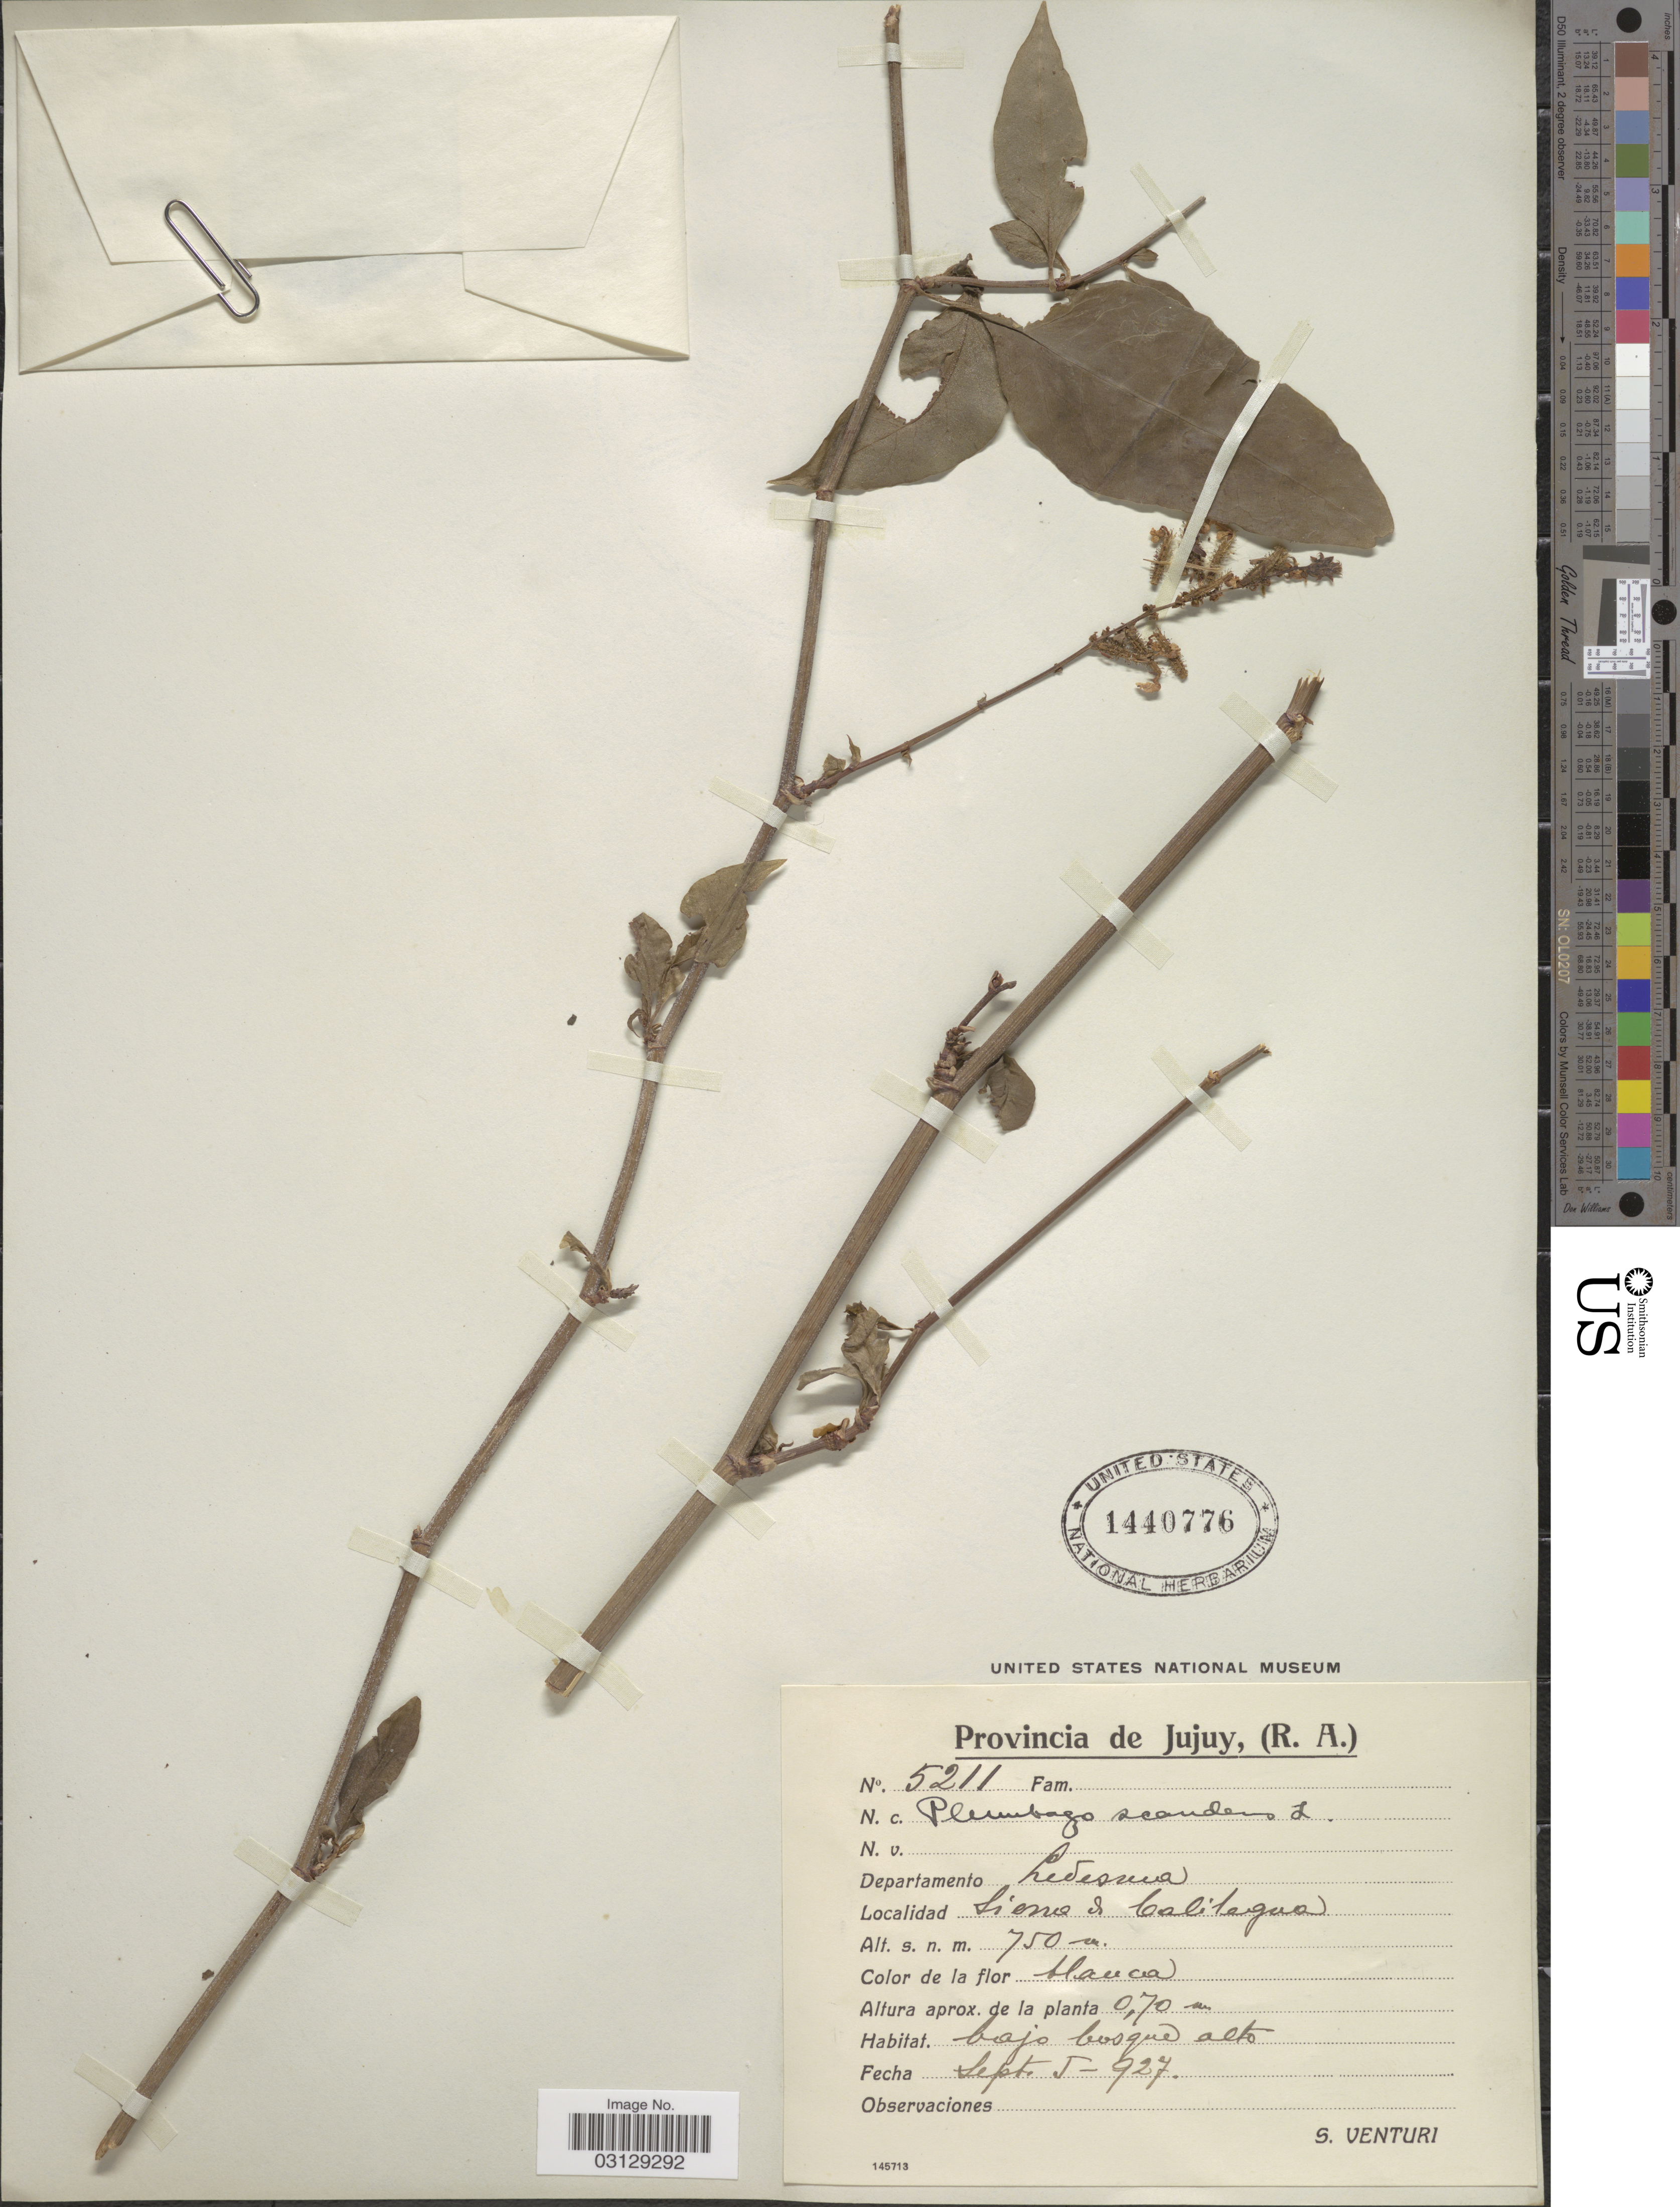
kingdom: Plantae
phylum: Tracheophyta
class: Magnoliopsida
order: Caryophyllales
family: Plumbaginaceae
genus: Plumbago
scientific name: Plumbago scandens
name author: L.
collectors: S. Venturi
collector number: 5211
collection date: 1927-09-05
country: Argentina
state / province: Jujuy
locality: Departamento Ledesma. Sierra de Calilegua.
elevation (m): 750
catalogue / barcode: US 1440776